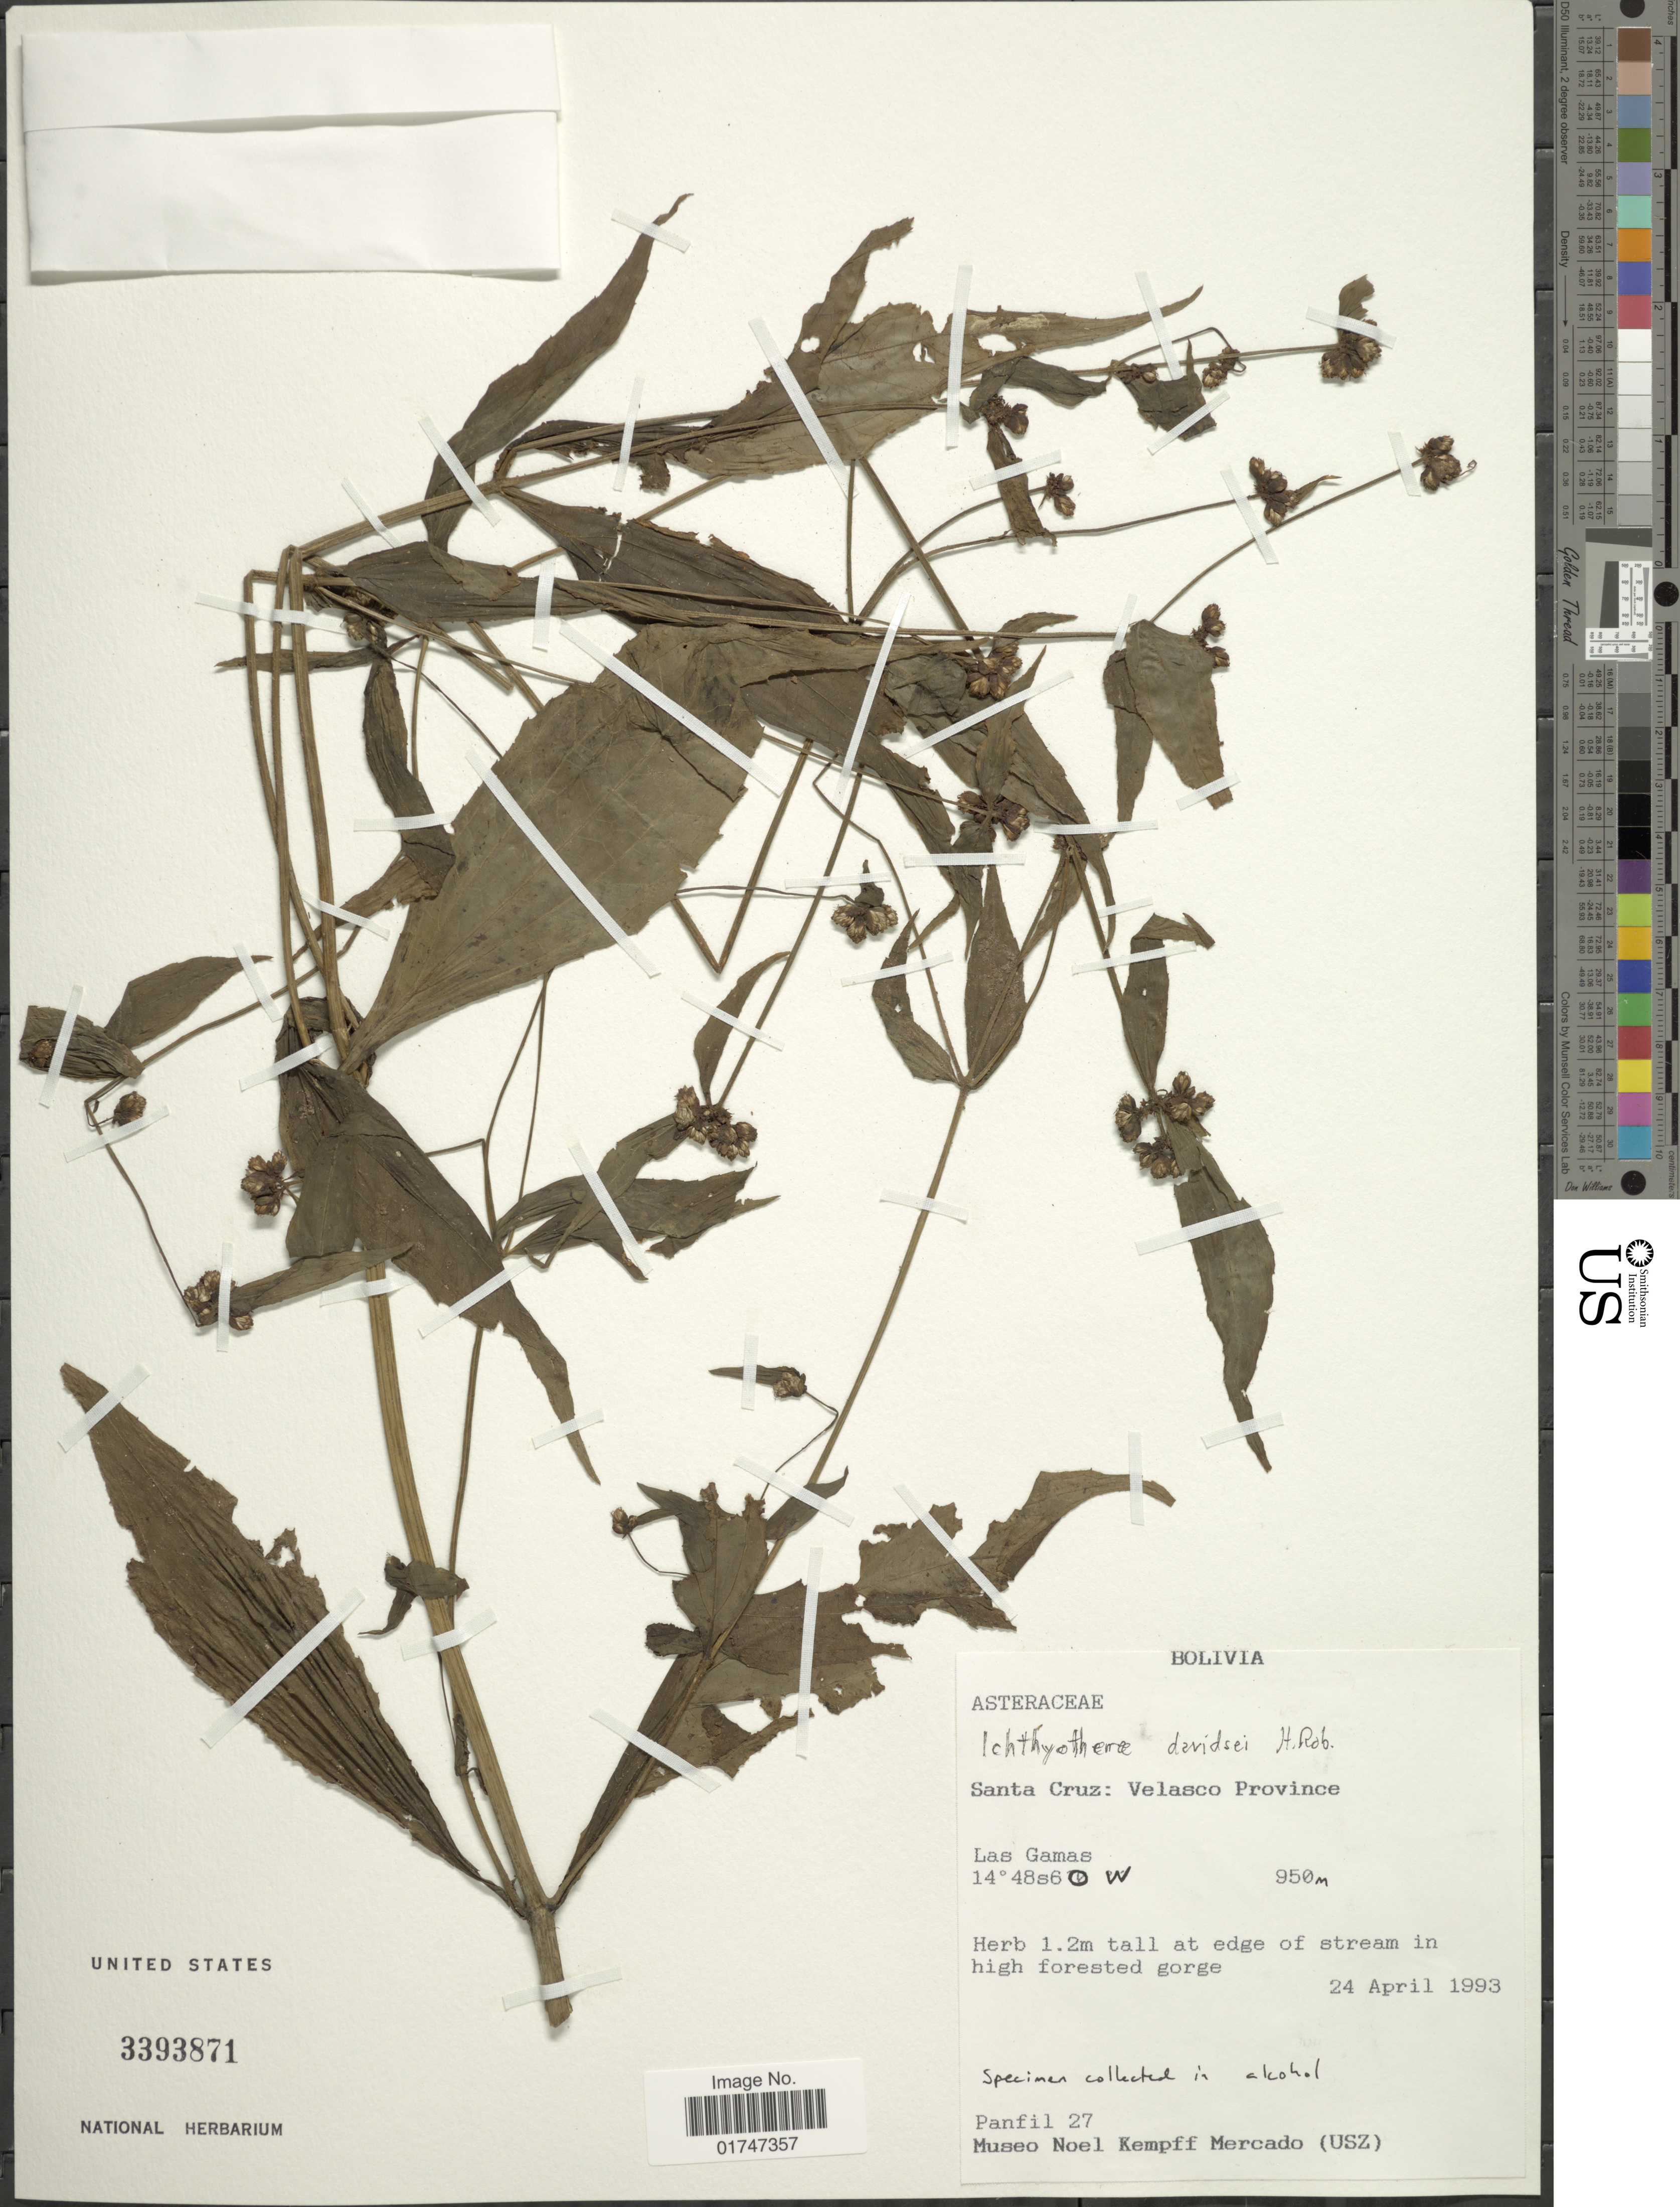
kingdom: Plantae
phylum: Tracheophyta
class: Magnoliopsida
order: Asterales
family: Asteraceae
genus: Ichthyothere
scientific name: Ichthyothere davidsei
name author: H. Rob.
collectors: -- Panfil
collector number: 27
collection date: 1993-04-24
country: Bolivia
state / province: Santa Cruz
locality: Santa Cruz: Velasco Province. Las Gamas.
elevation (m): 950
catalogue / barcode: US 3393871